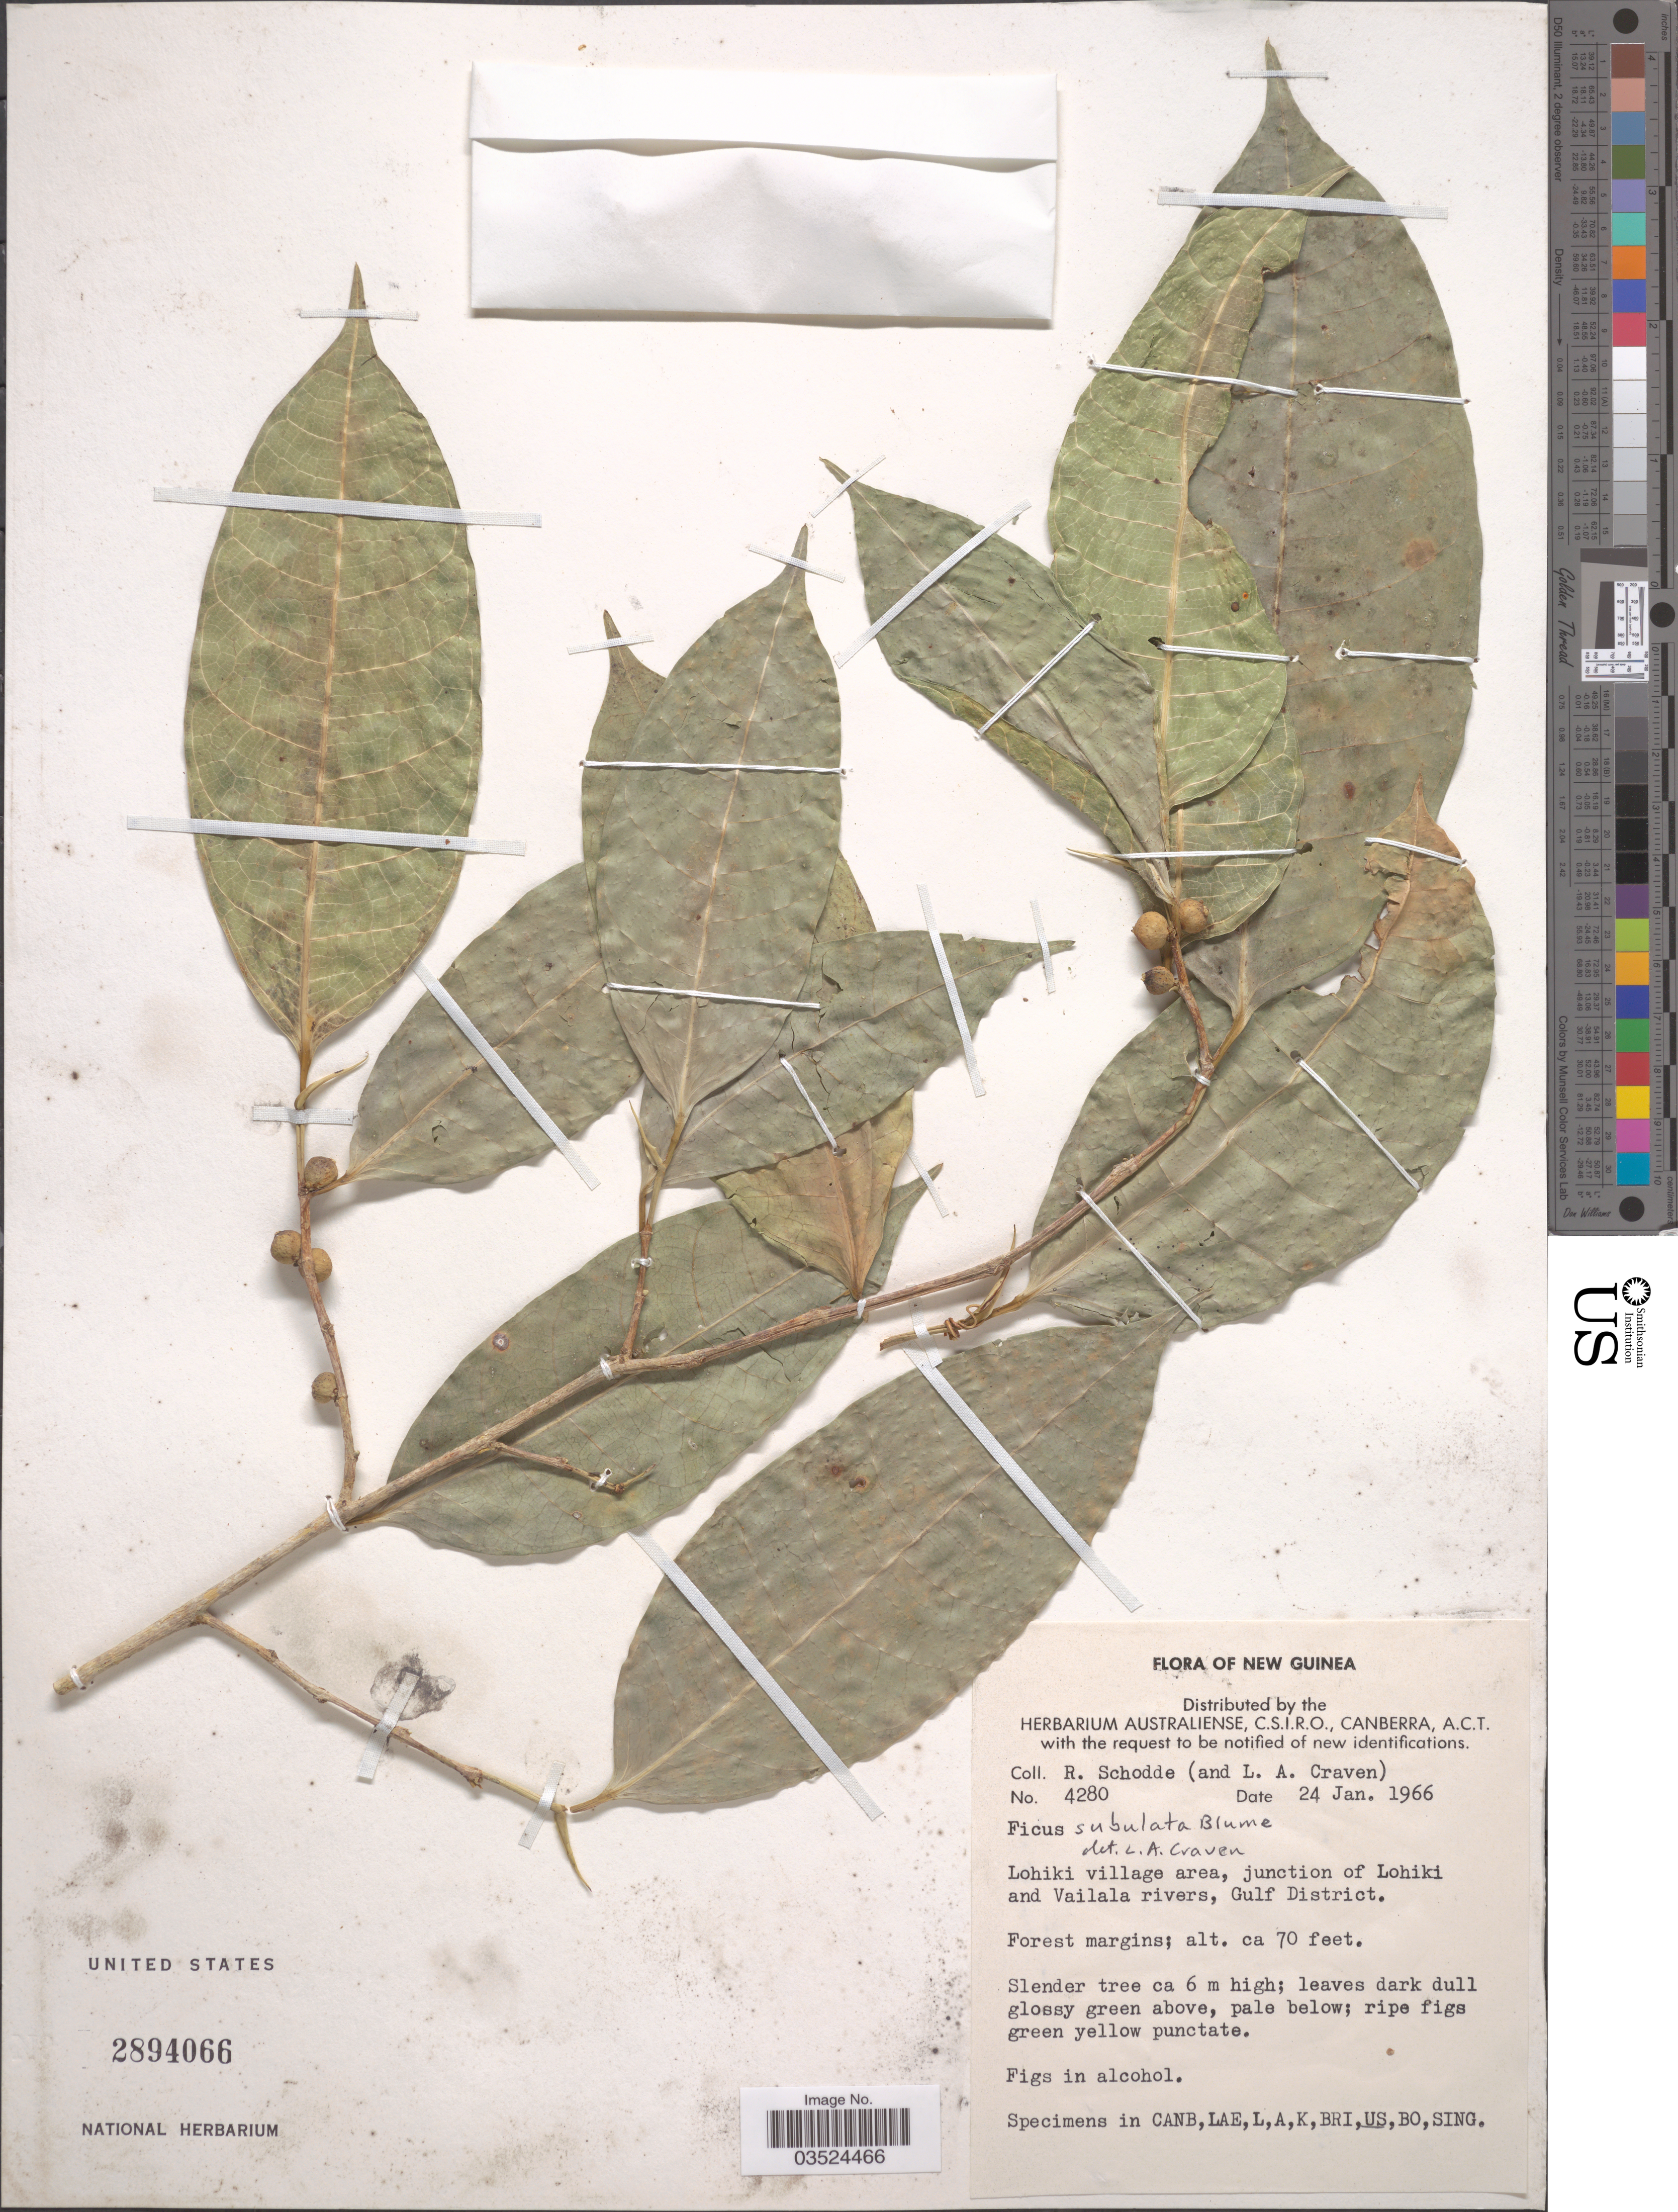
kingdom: Plantae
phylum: Tracheophyta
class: Magnoliopsida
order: Rosales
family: Moraceae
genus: Ficus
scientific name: Ficus subulata var. subulata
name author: Blume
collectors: R. Schodde & L. A. Craven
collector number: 4280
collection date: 1966-01-24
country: Papua New Guinea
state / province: Gulf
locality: New Guinea. Village area, junction of Lohiki and Vailala rivers, Gulf District.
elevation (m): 21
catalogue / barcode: US 2894066